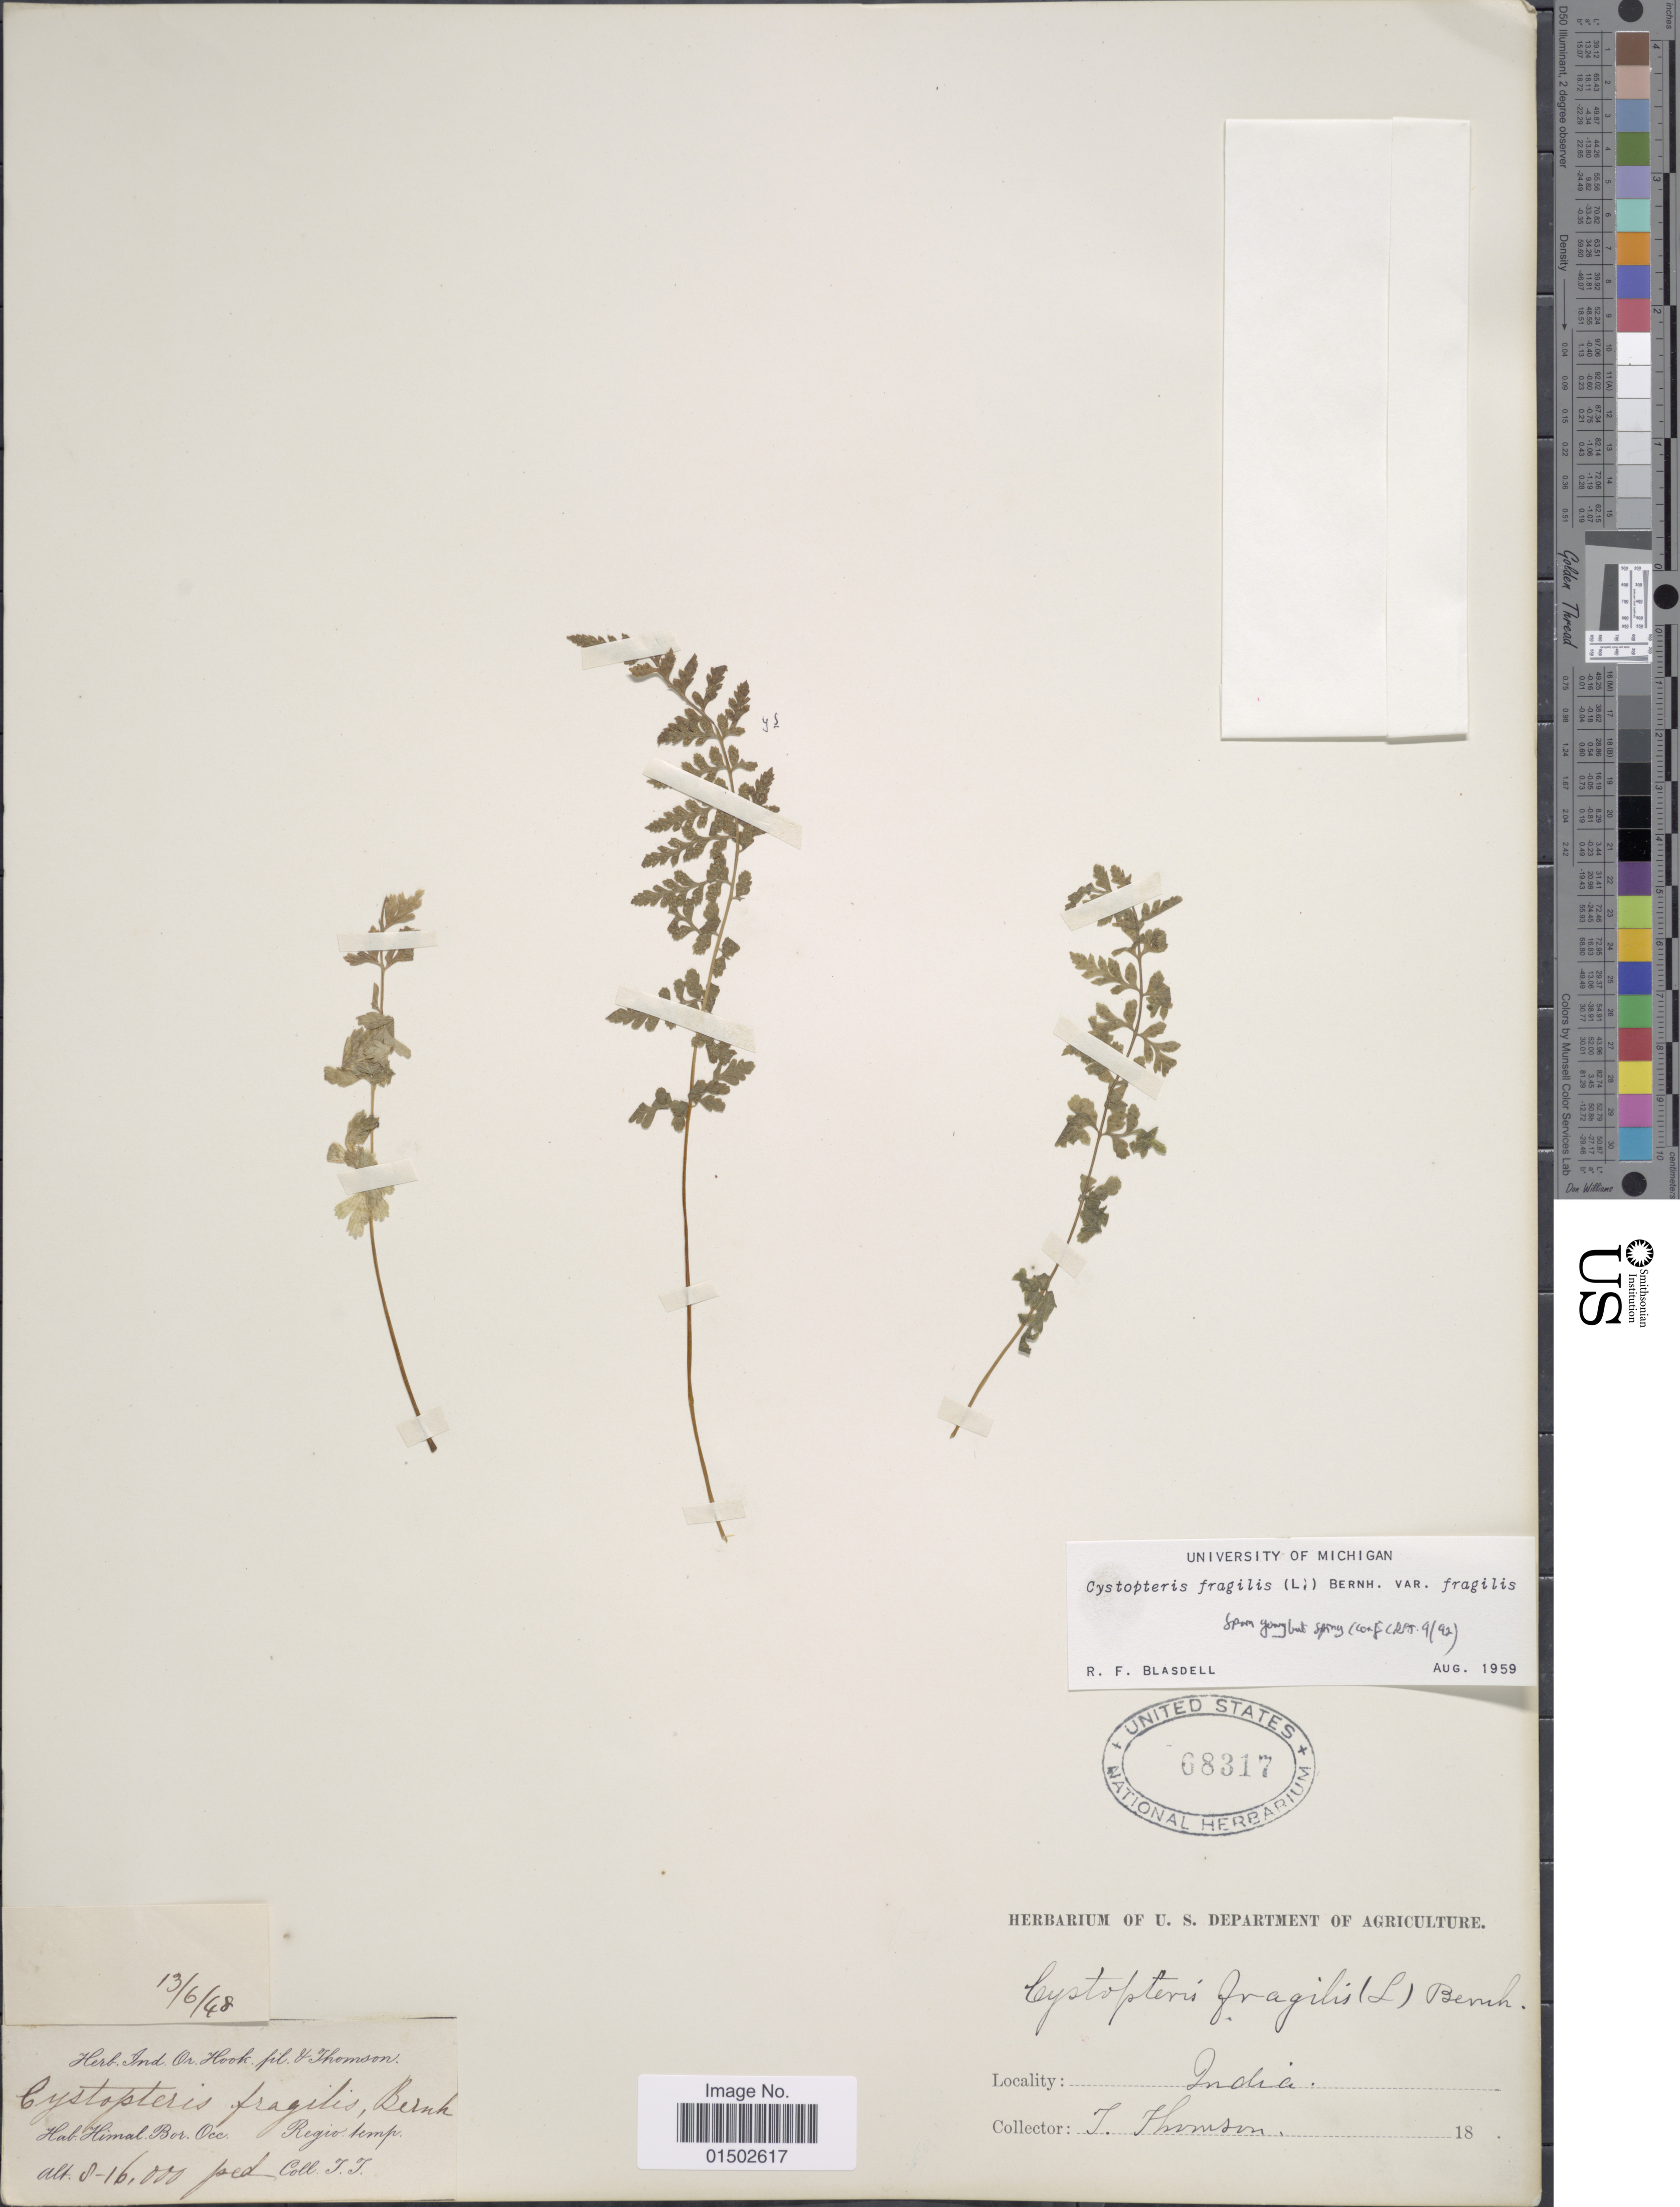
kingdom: Plantae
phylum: Tracheophyta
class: Polypodiopsida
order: Polypodiales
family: Cystopteridaceae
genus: Cystopteris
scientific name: Cystopteris fragilis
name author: (L.) Bernh.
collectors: T. Thomson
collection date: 1848-06-13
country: India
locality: Himal, Bor. Occ.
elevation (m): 2438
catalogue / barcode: US 68317